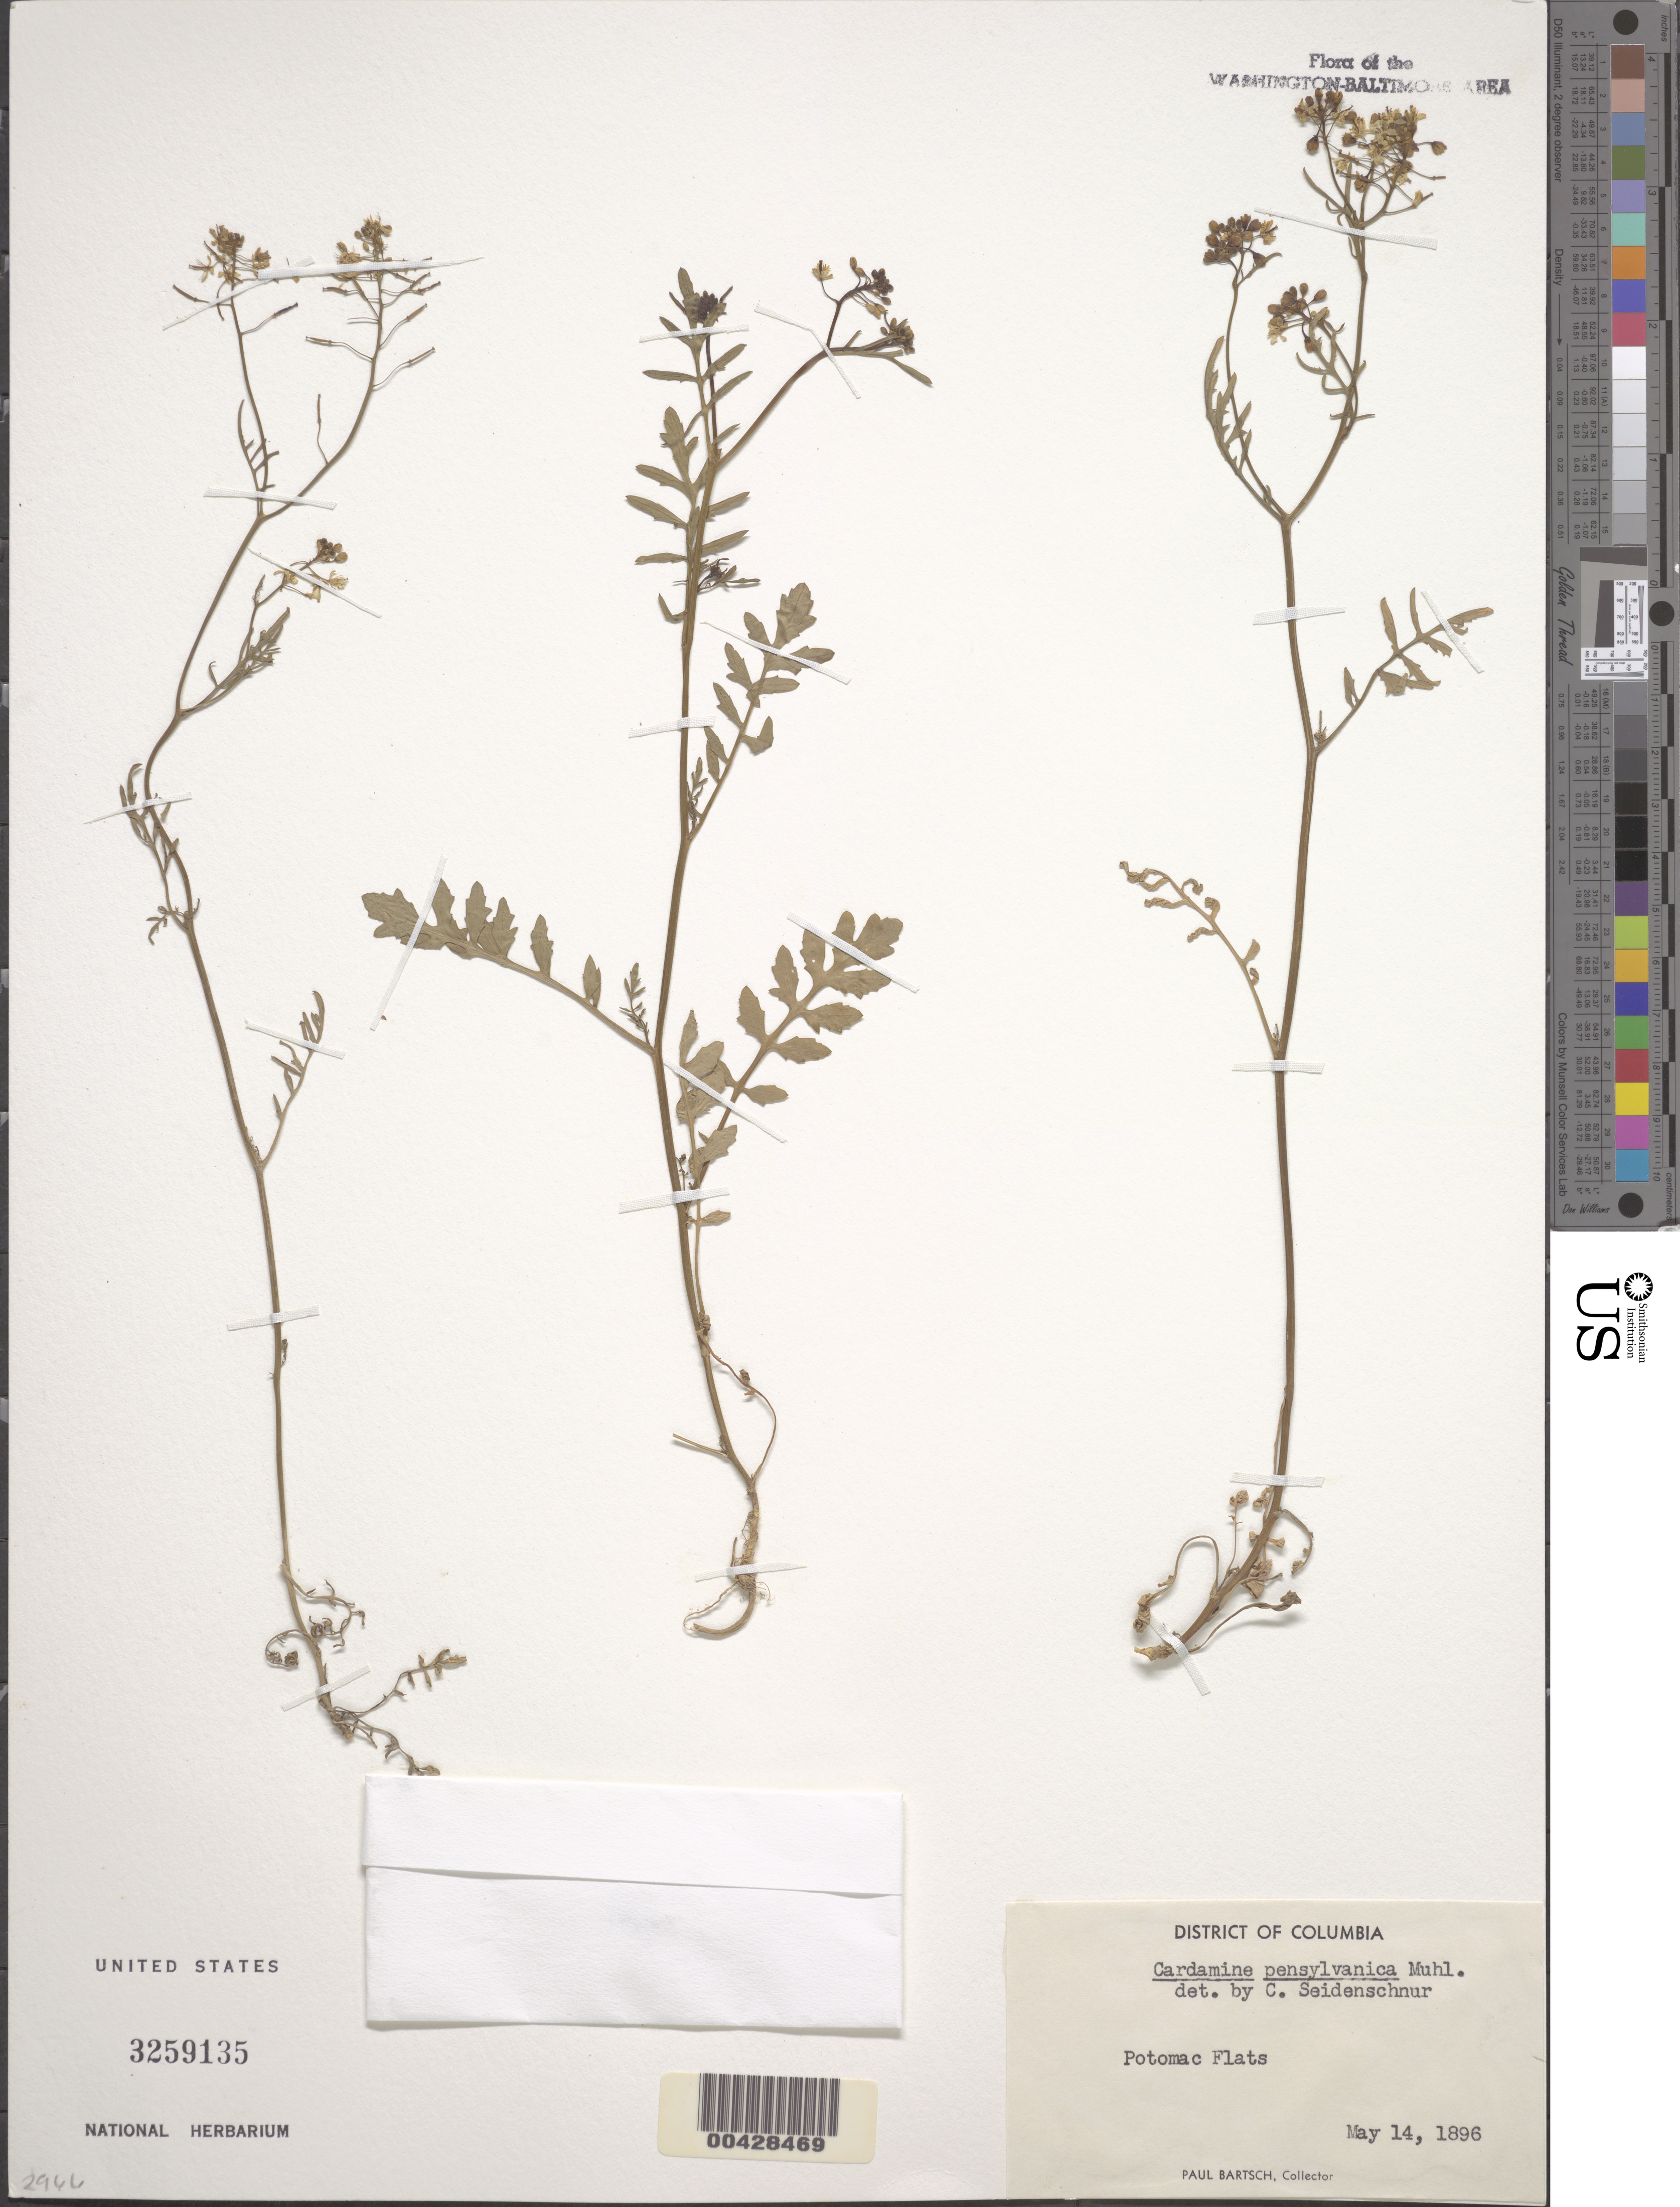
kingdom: Plantae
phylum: Tracheophyta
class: Magnoliopsida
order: Brassicales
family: Brassicaceae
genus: Cardamine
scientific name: Cardamine pensylvanica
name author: Muhl. ex Willd.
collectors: P. Bartsch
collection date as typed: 14 May 1896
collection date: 1896-05-14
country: United States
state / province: District of Columbia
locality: Potomac flats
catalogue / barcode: US 3259135